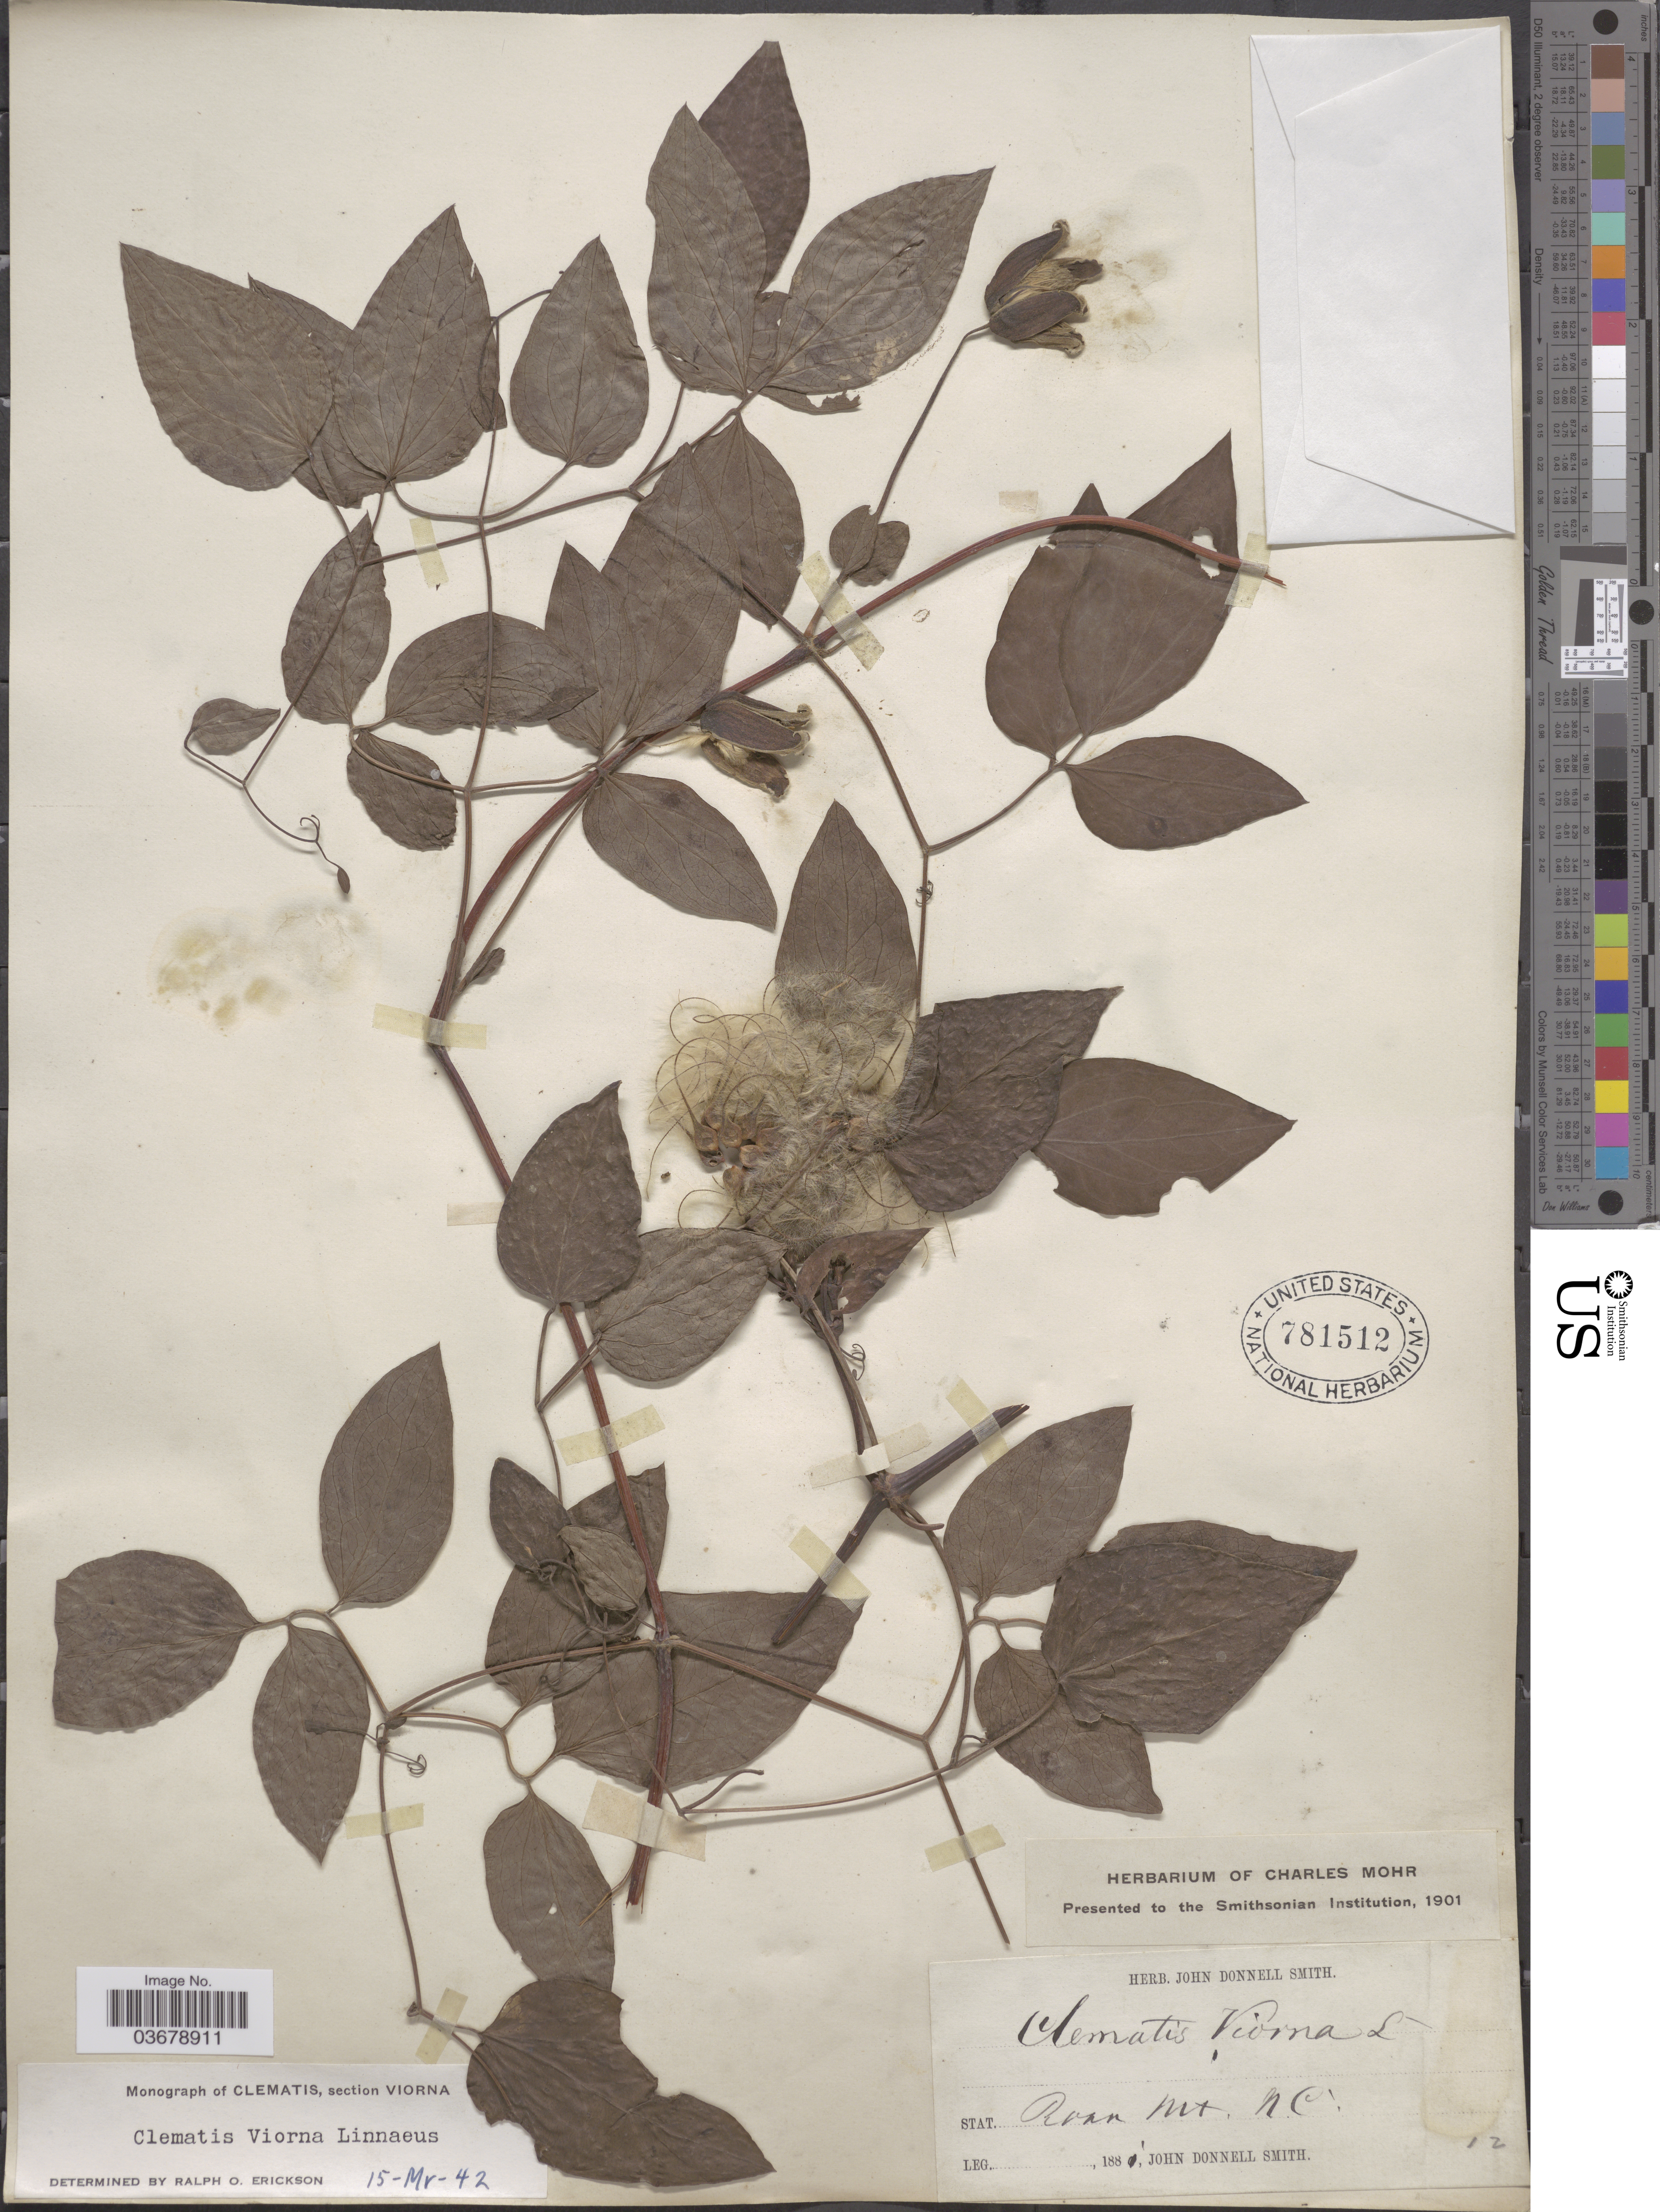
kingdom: Plantae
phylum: Tracheophyta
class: Magnoliopsida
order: Ranunculales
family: Ranunculaceae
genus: Clematis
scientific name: Clematis viorna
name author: L.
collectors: J. Donnell Smith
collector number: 12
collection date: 1881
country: United States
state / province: North Carolina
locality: Roan Mt.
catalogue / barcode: US 781512